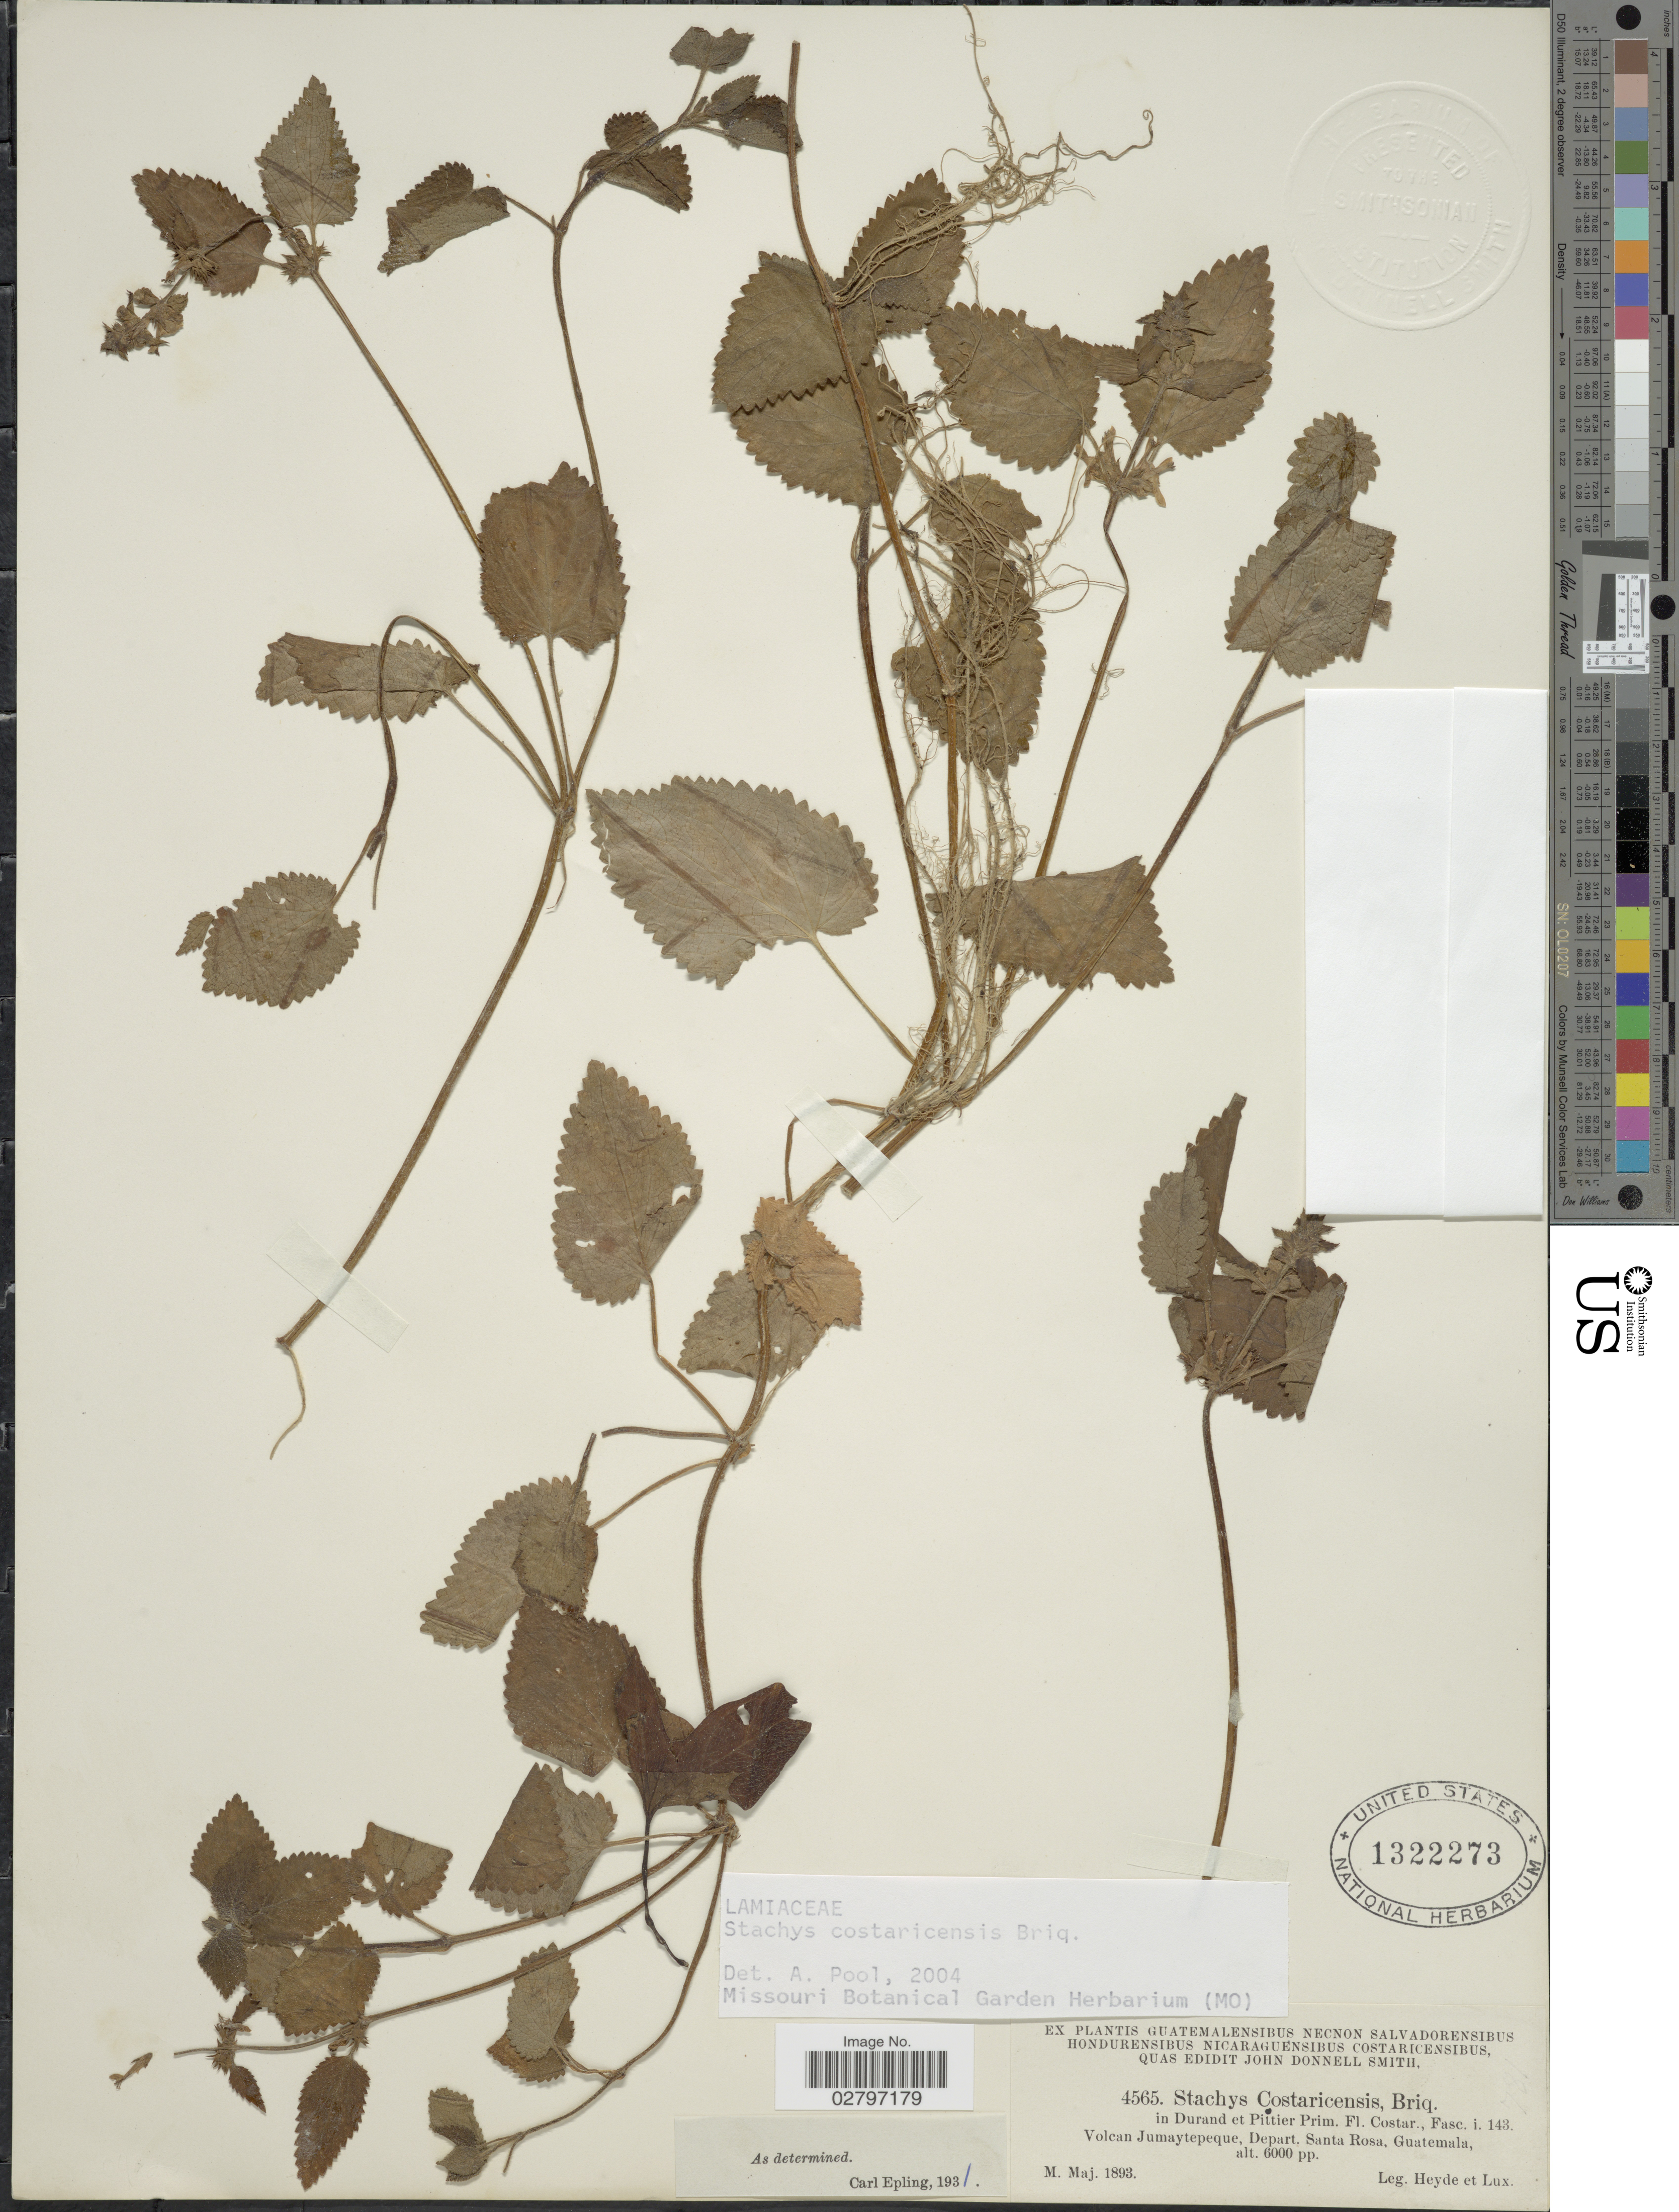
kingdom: Plantae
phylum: Tracheophyta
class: Magnoliopsida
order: Lamiales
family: Lamiaceae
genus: Stachys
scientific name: Stachys costaricensis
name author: Briq.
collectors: Heyde & Lux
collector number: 4565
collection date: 1893-05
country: Guatemala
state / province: Santa Rosa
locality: Volcan Jumaytepeque, Depart. Santa Rosa.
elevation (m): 1829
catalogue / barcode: US 1322273